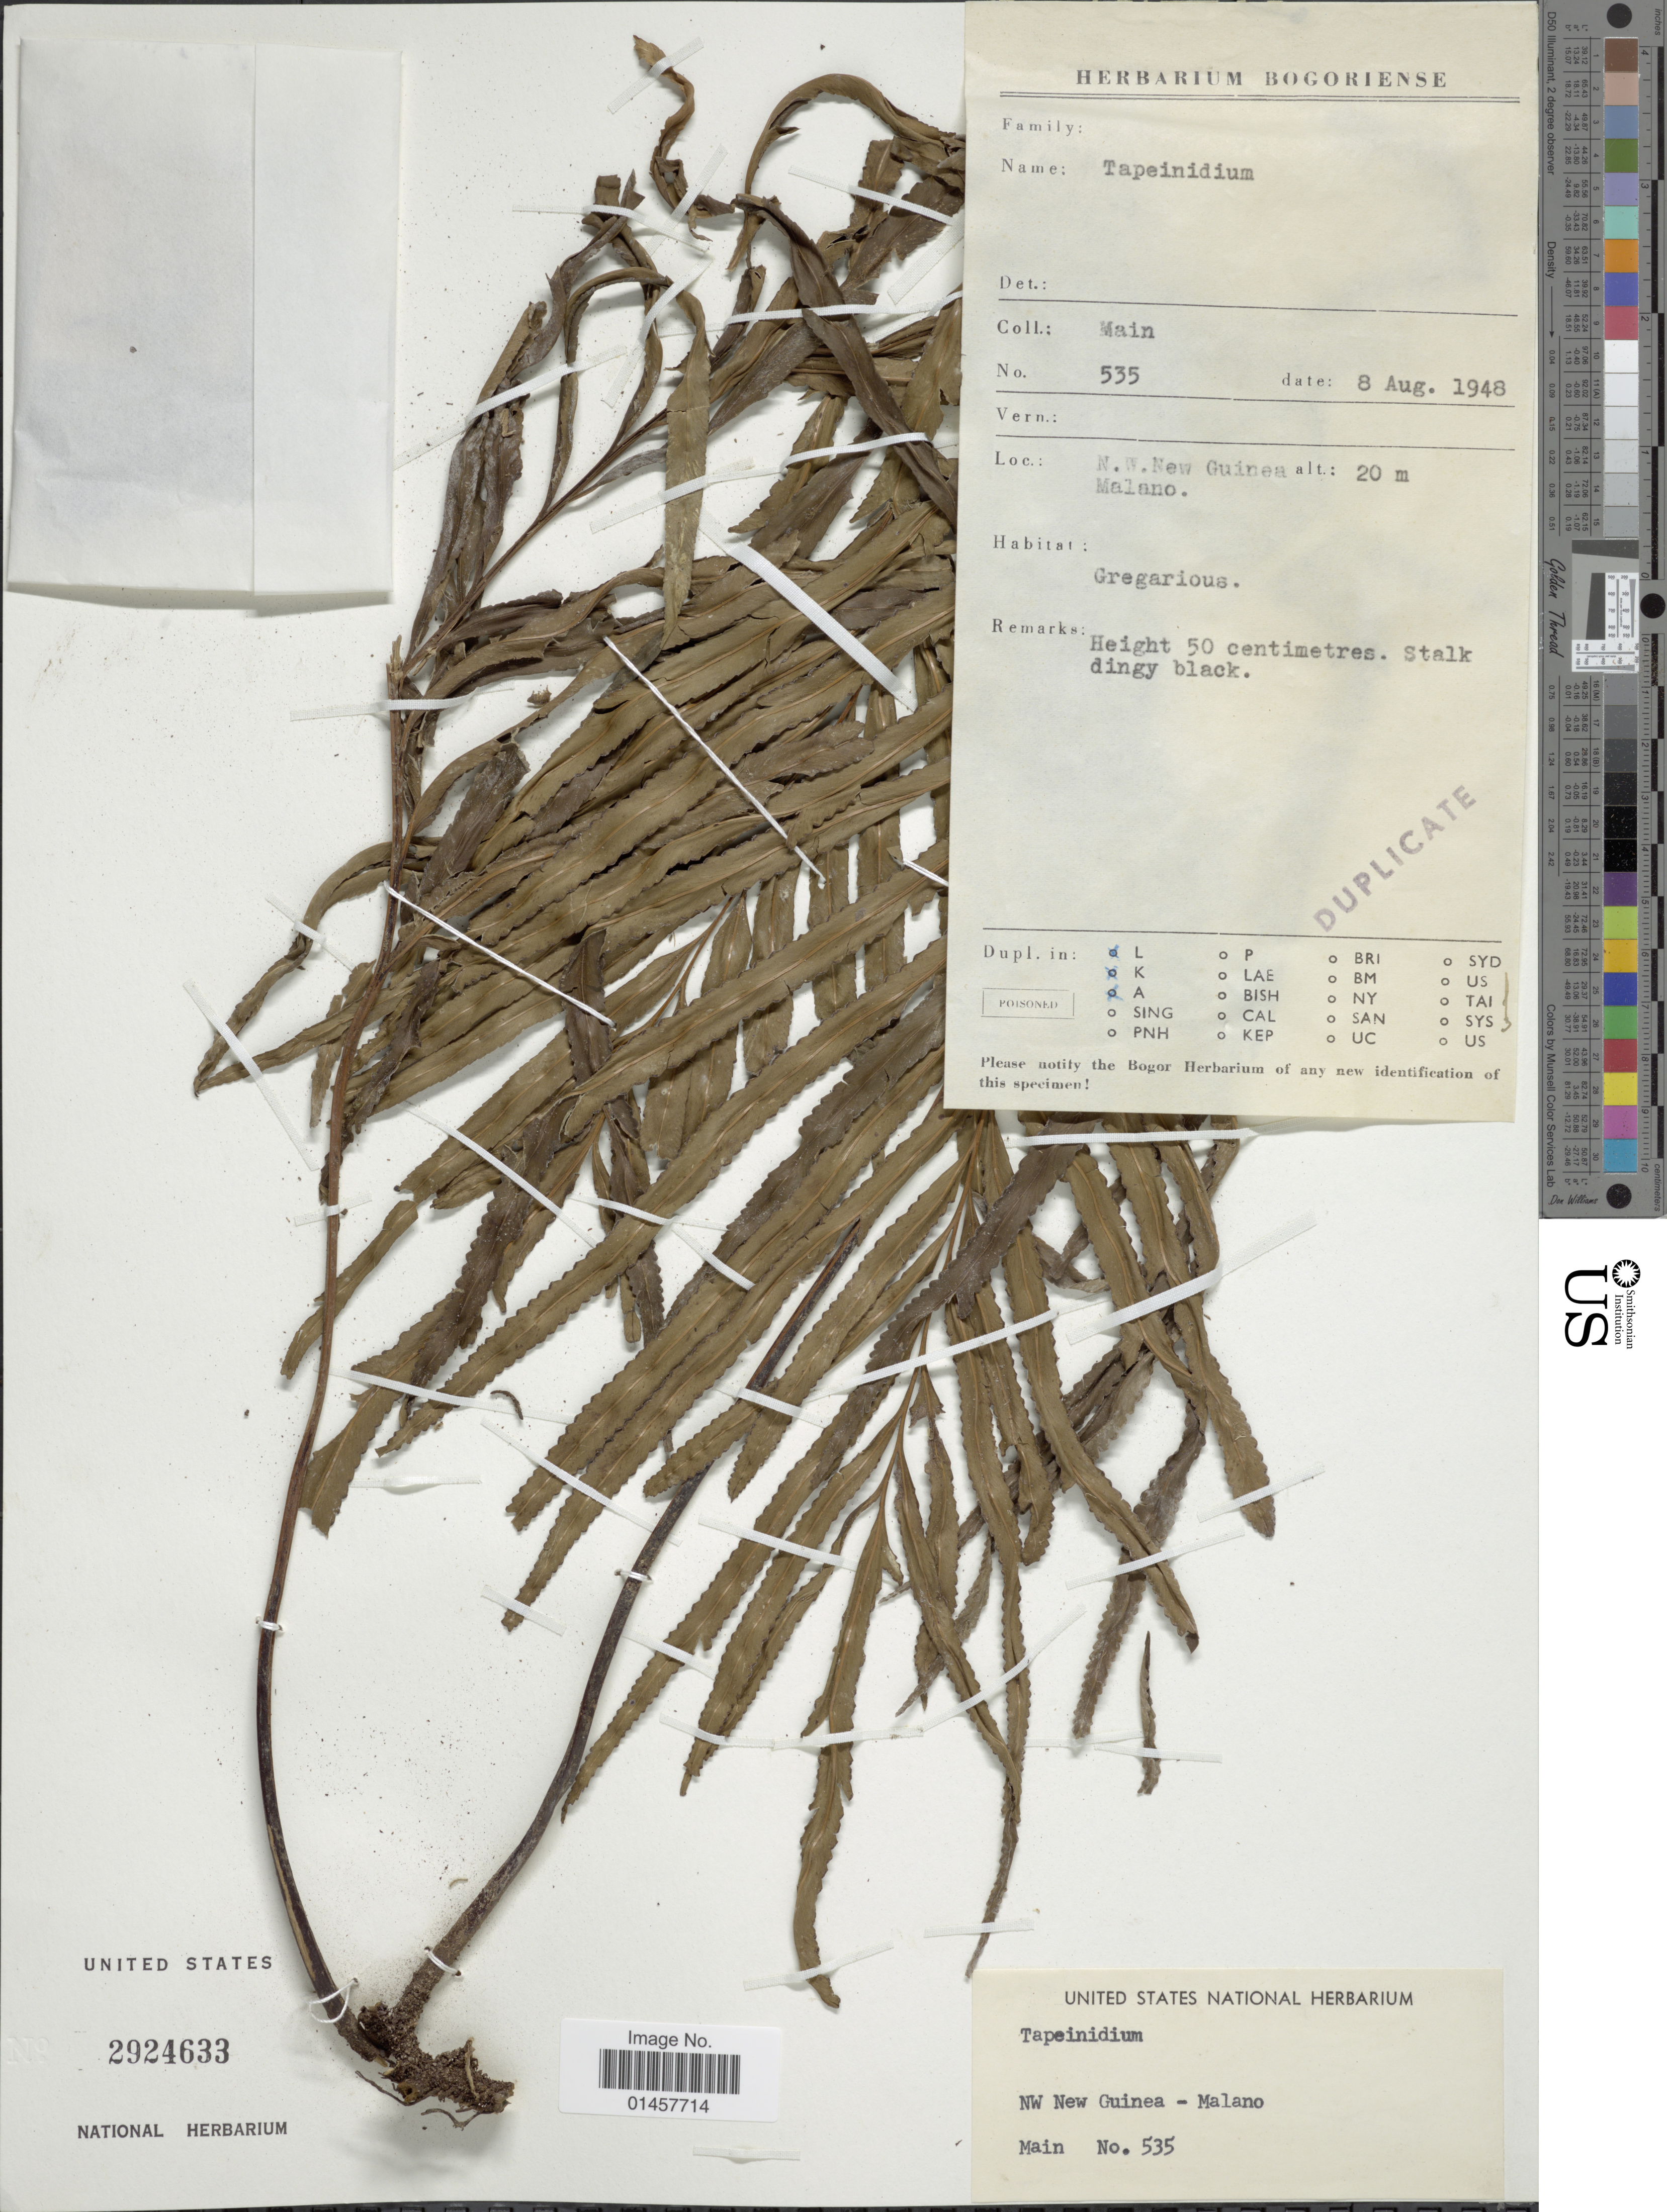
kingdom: Plantae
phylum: Tracheophyta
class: Polypodiopsida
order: Polypodiales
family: Lindsaeaceae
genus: Tapeinidium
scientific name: Tapeinidium sp.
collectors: -. Main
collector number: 535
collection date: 1948-08-08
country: Indonesia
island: New Guinea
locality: N.W. New Guinea, Malano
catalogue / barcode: US 2924633